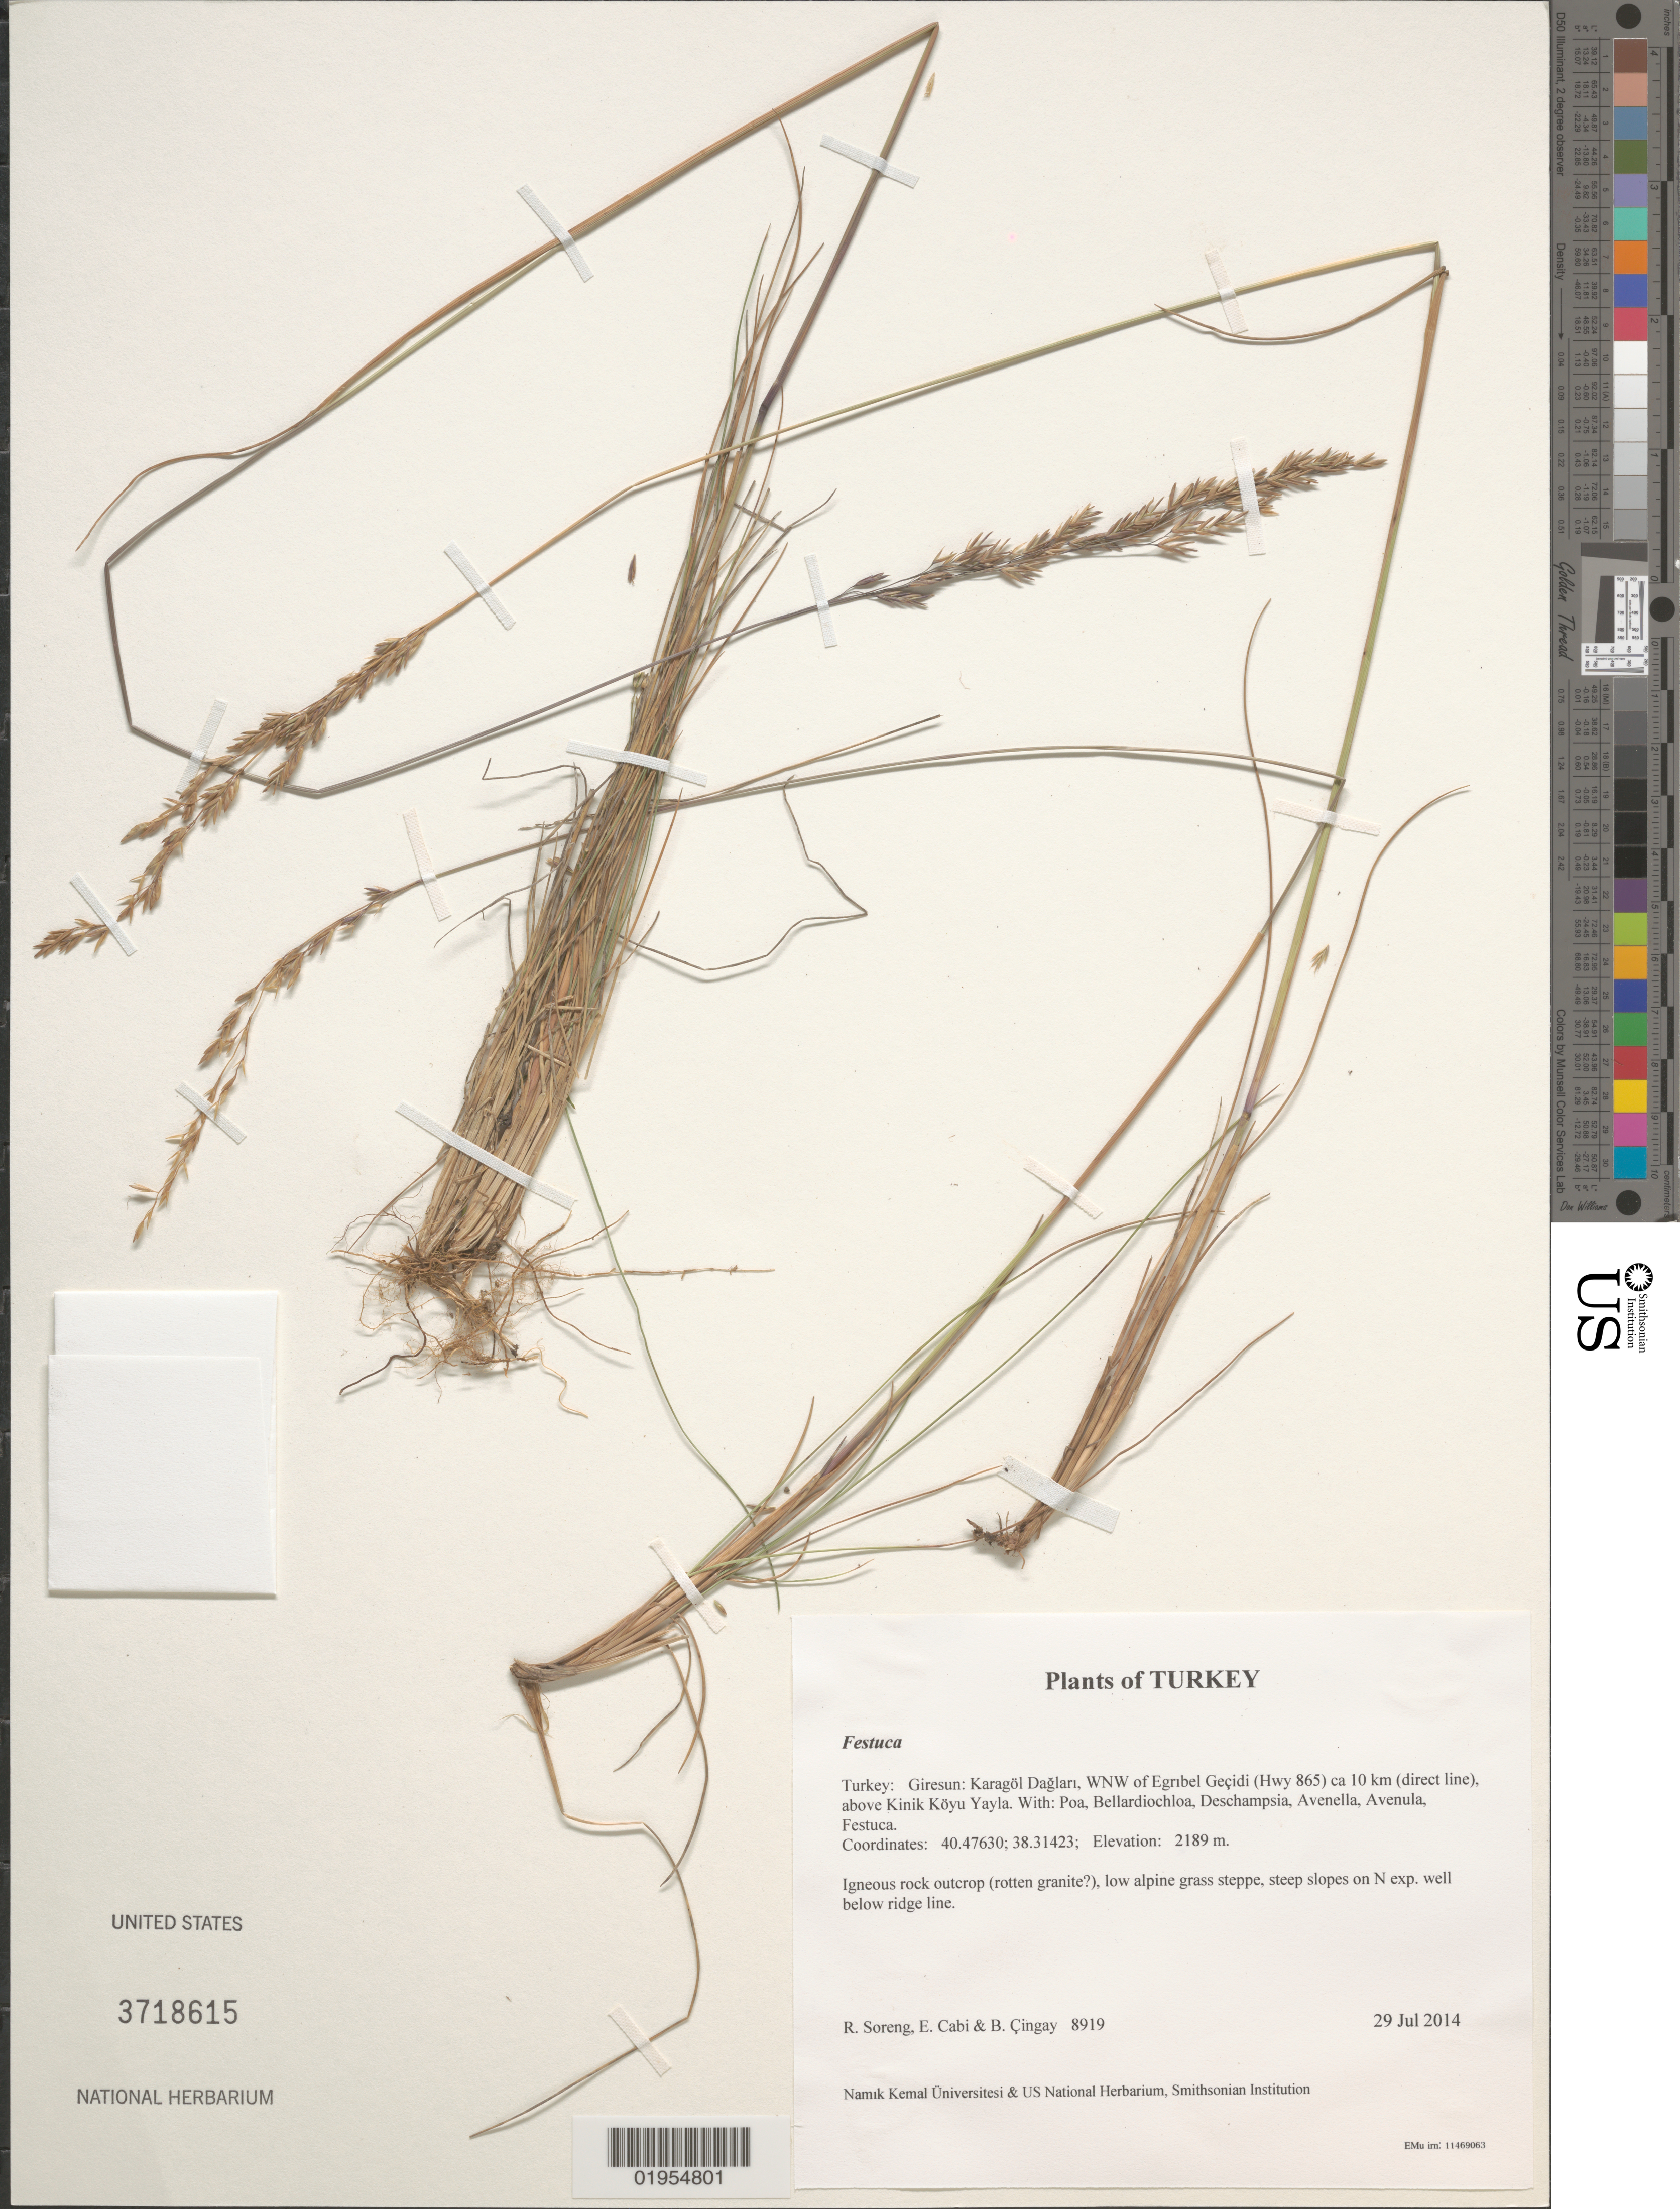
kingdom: Plantae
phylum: Tracheophyta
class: Liliopsida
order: Poales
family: Poaceae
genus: Festuca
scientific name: Festuca sp.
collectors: R. J. Soreng, E. Cabi & B. Çıngay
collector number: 8919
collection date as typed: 29 Jul 2014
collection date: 2014-07-29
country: Turkey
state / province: Giresun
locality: Karagol Daglari, WNW of Egribel Pass (Hwy 865) ca 10 km (direct line), above Kinik Koyu Yayla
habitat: Igneous rock outcrop (rotten granite?), low alpine grass steppe, steep slopes on N exp. well below ridge line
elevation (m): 2189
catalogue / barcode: US 3718615